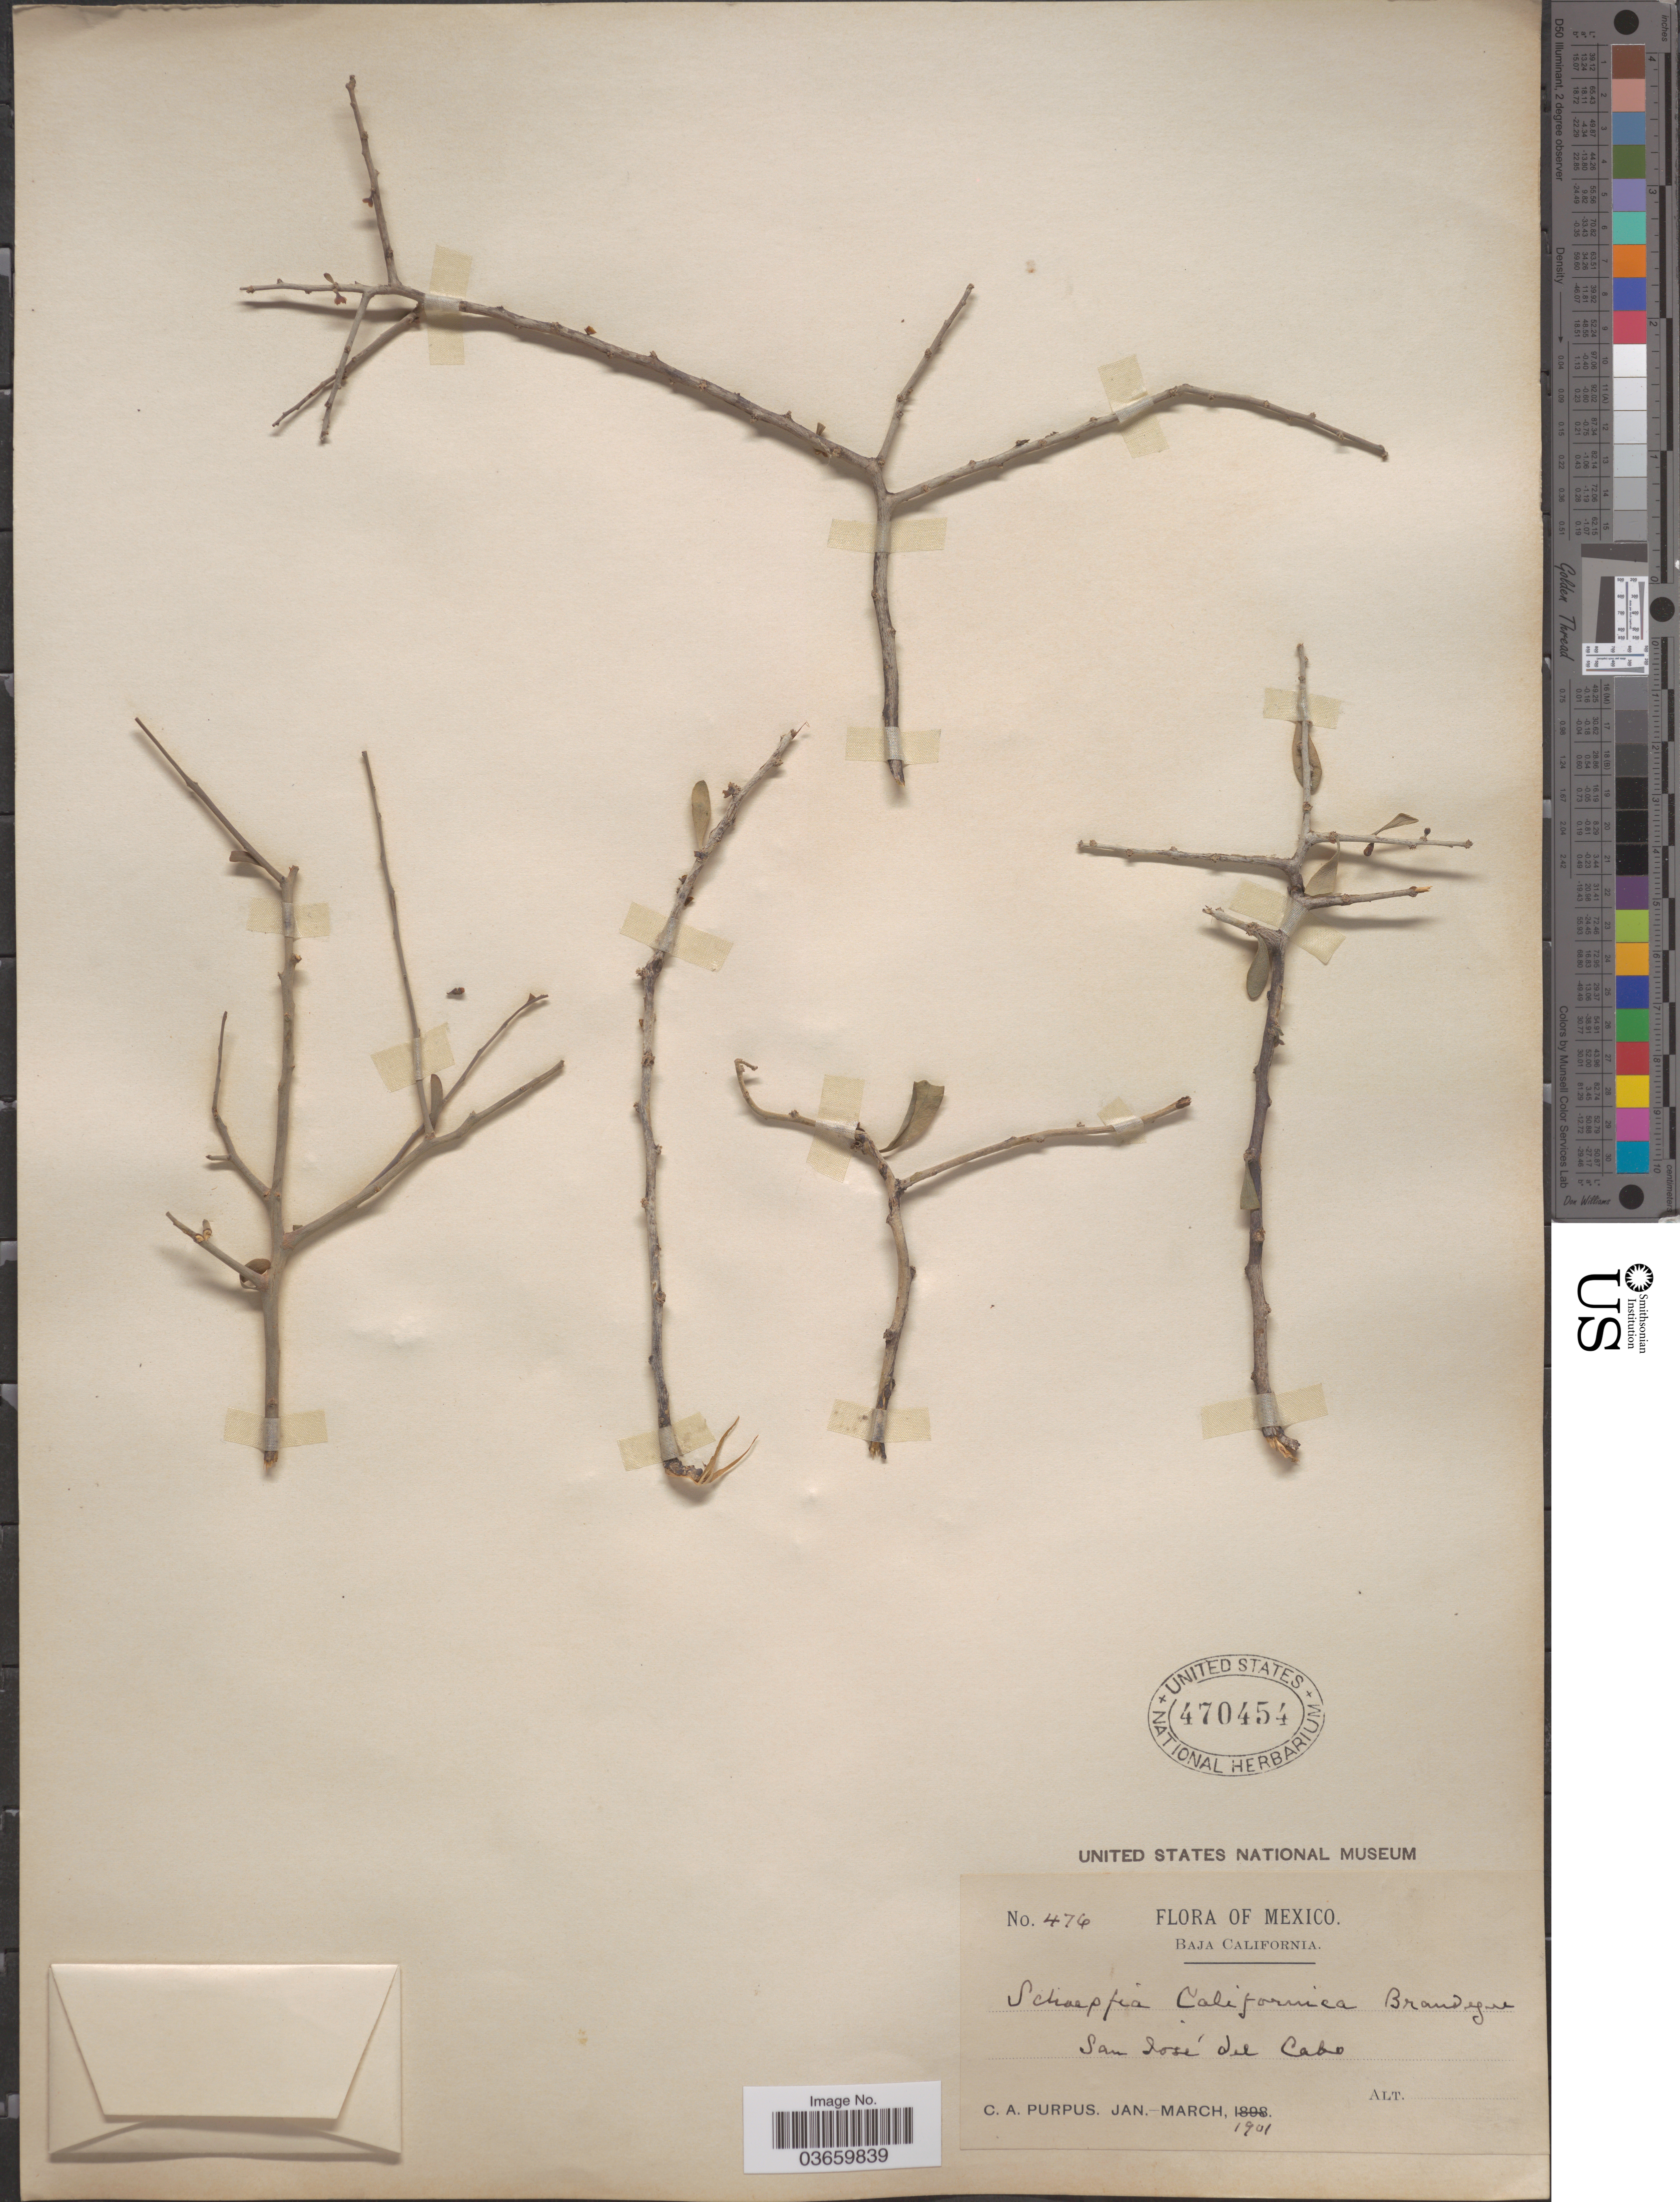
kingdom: Plantae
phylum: Tracheophyta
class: Magnoliopsida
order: Santalales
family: Schoepfiaceae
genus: Schoepfia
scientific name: Schoepfia californica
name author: Brandegee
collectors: C. A. Purpus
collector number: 476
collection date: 1901-01/1901-03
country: Mexico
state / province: Baja California Sur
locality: San José del Cabo.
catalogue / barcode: US 470454